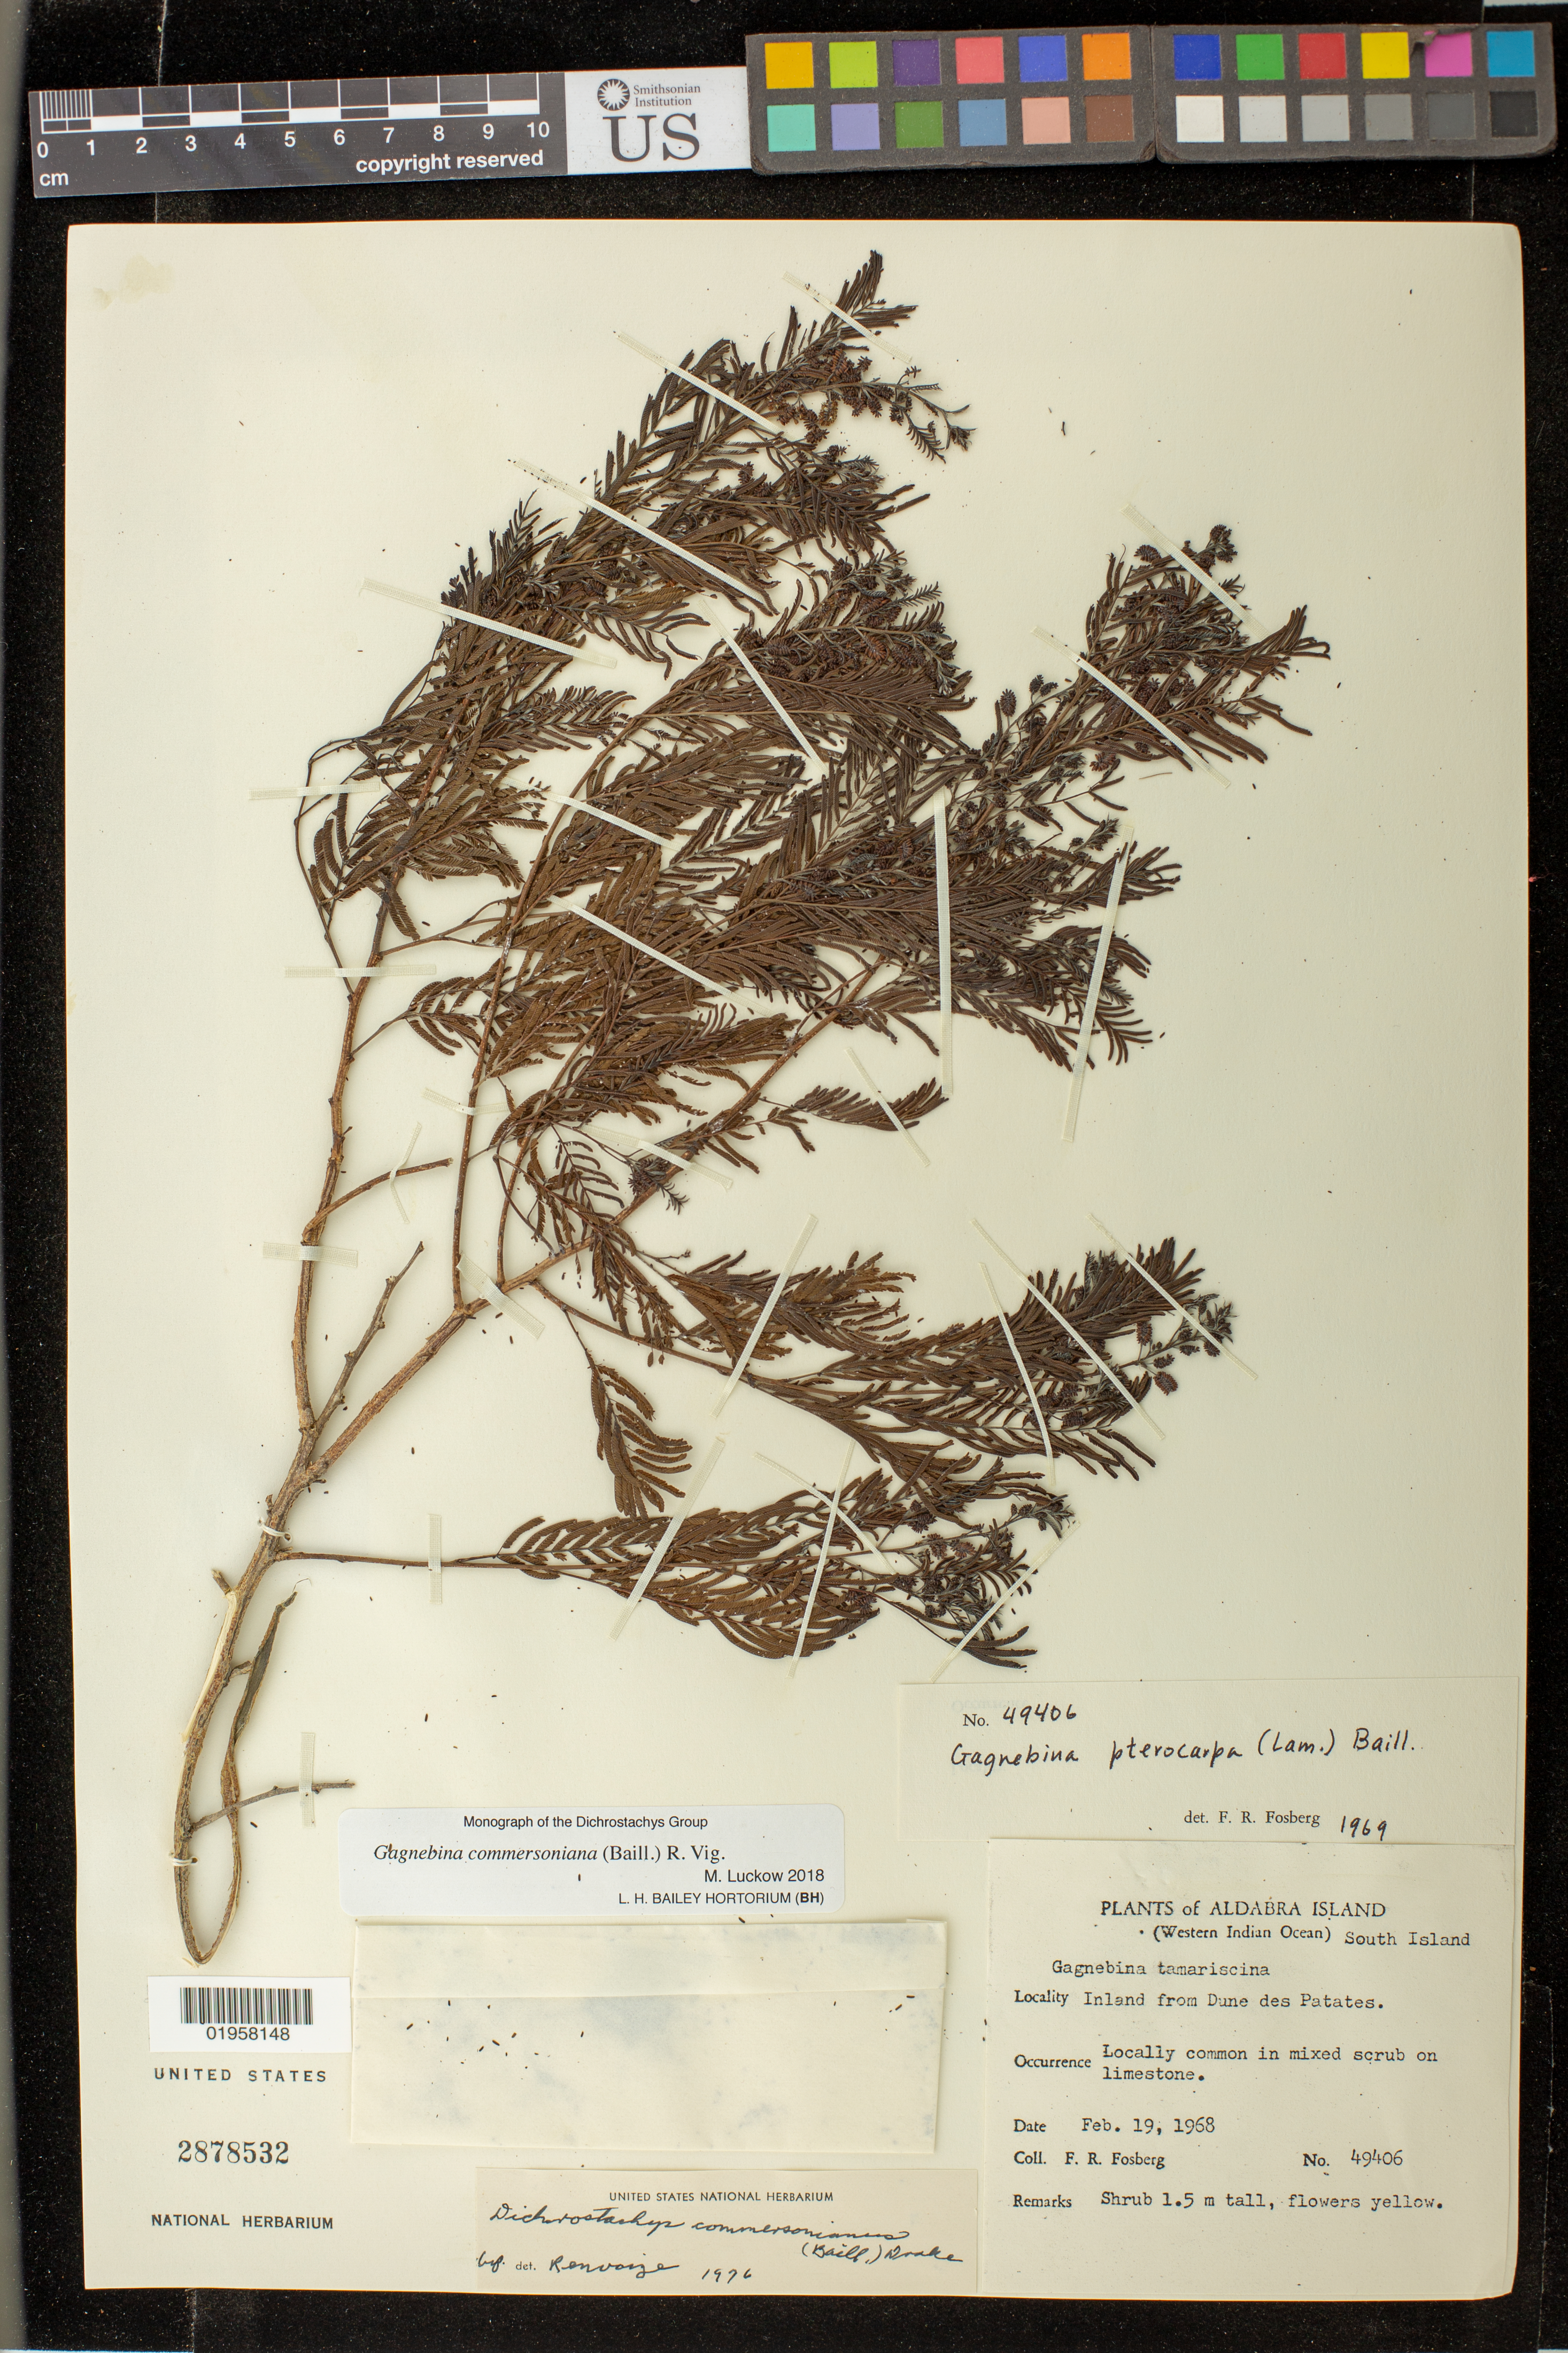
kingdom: Plantae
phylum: Tracheophyta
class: Magnoliopsida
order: Fabales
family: Fabaceae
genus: Gagnebina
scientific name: Gagnebina commersoniana (Baill.) R. Vig.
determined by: Luckow, M. A.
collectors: F. R. Fosberg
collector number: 49406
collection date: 1968-02-19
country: Seychelles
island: Aldabra Atoll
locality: South Island, inland from Dune des Patates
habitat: Locally common in mixed scrub on limestone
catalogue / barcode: US 2878532